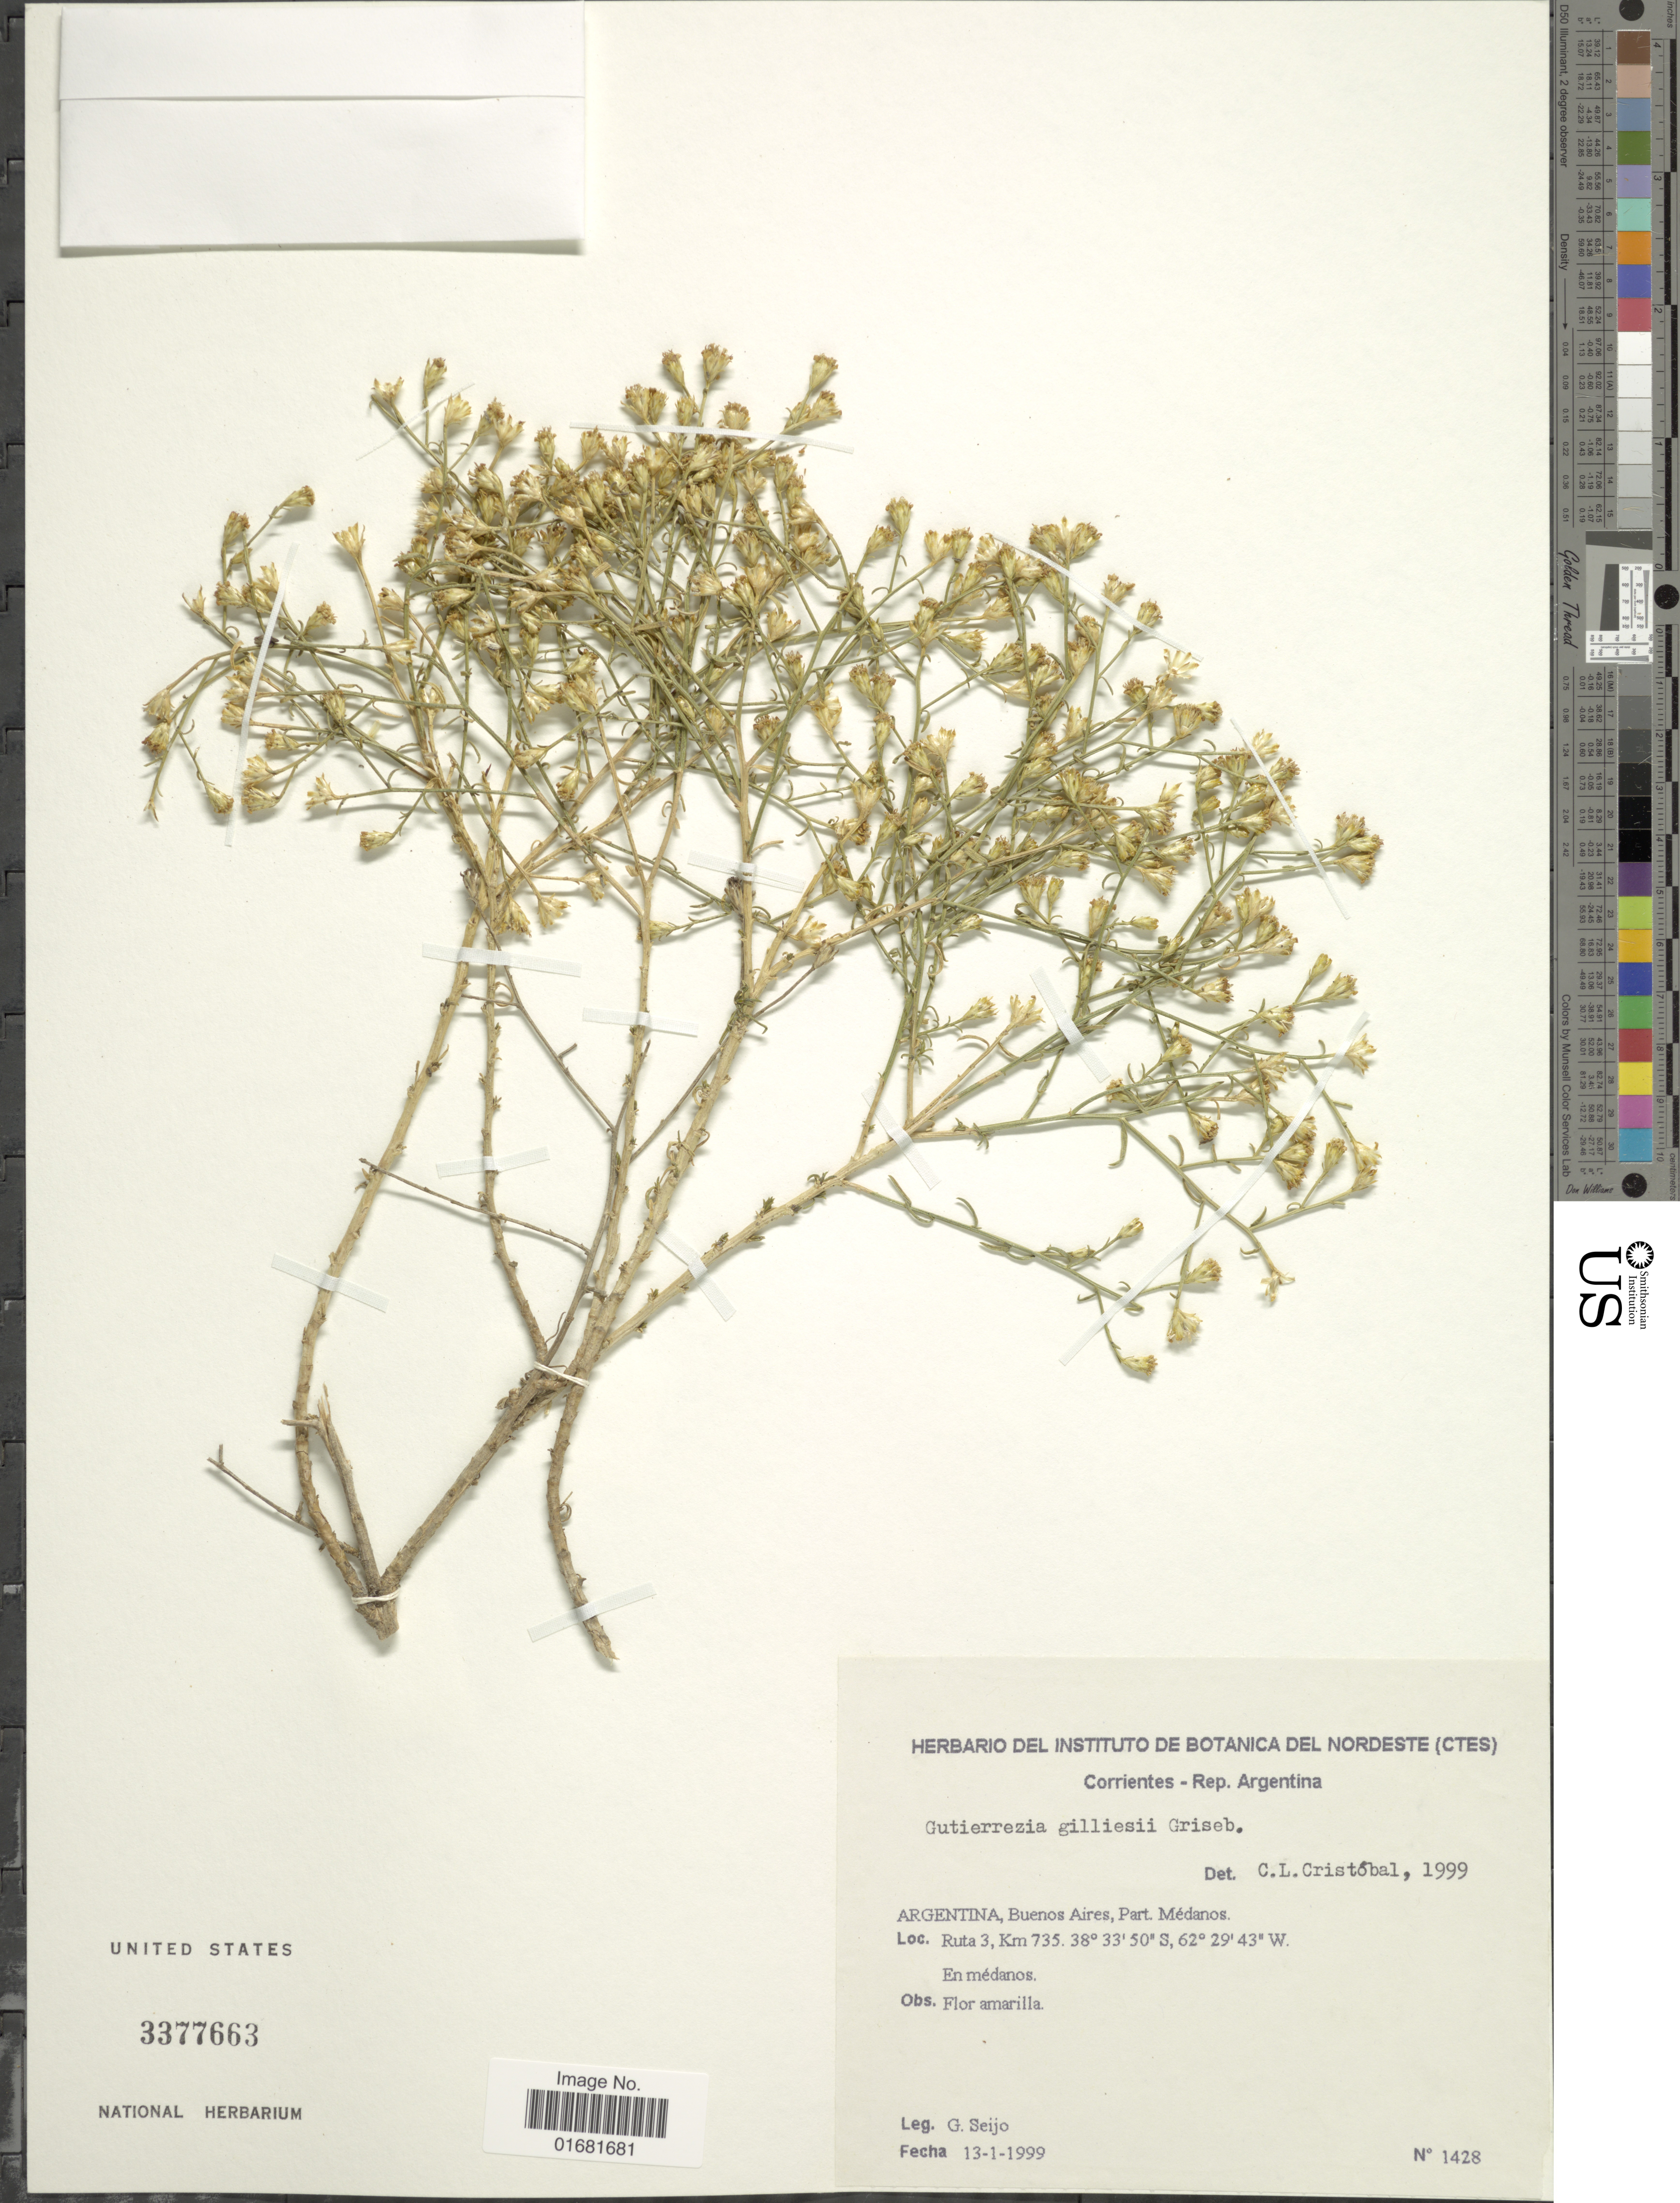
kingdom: Plantae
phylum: Tracheophyta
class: Magnoliopsida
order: Asterales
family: Asteraceae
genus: Gutierrezia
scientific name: Gutierrezia mandonii subsp. gillesii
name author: (Griseb.) Solbrig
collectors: G. Seijo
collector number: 1428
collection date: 1999-01-13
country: Argentina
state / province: Buenos Aires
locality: Part. Médanos. Ruta 3, Km 735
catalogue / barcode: US 3377663